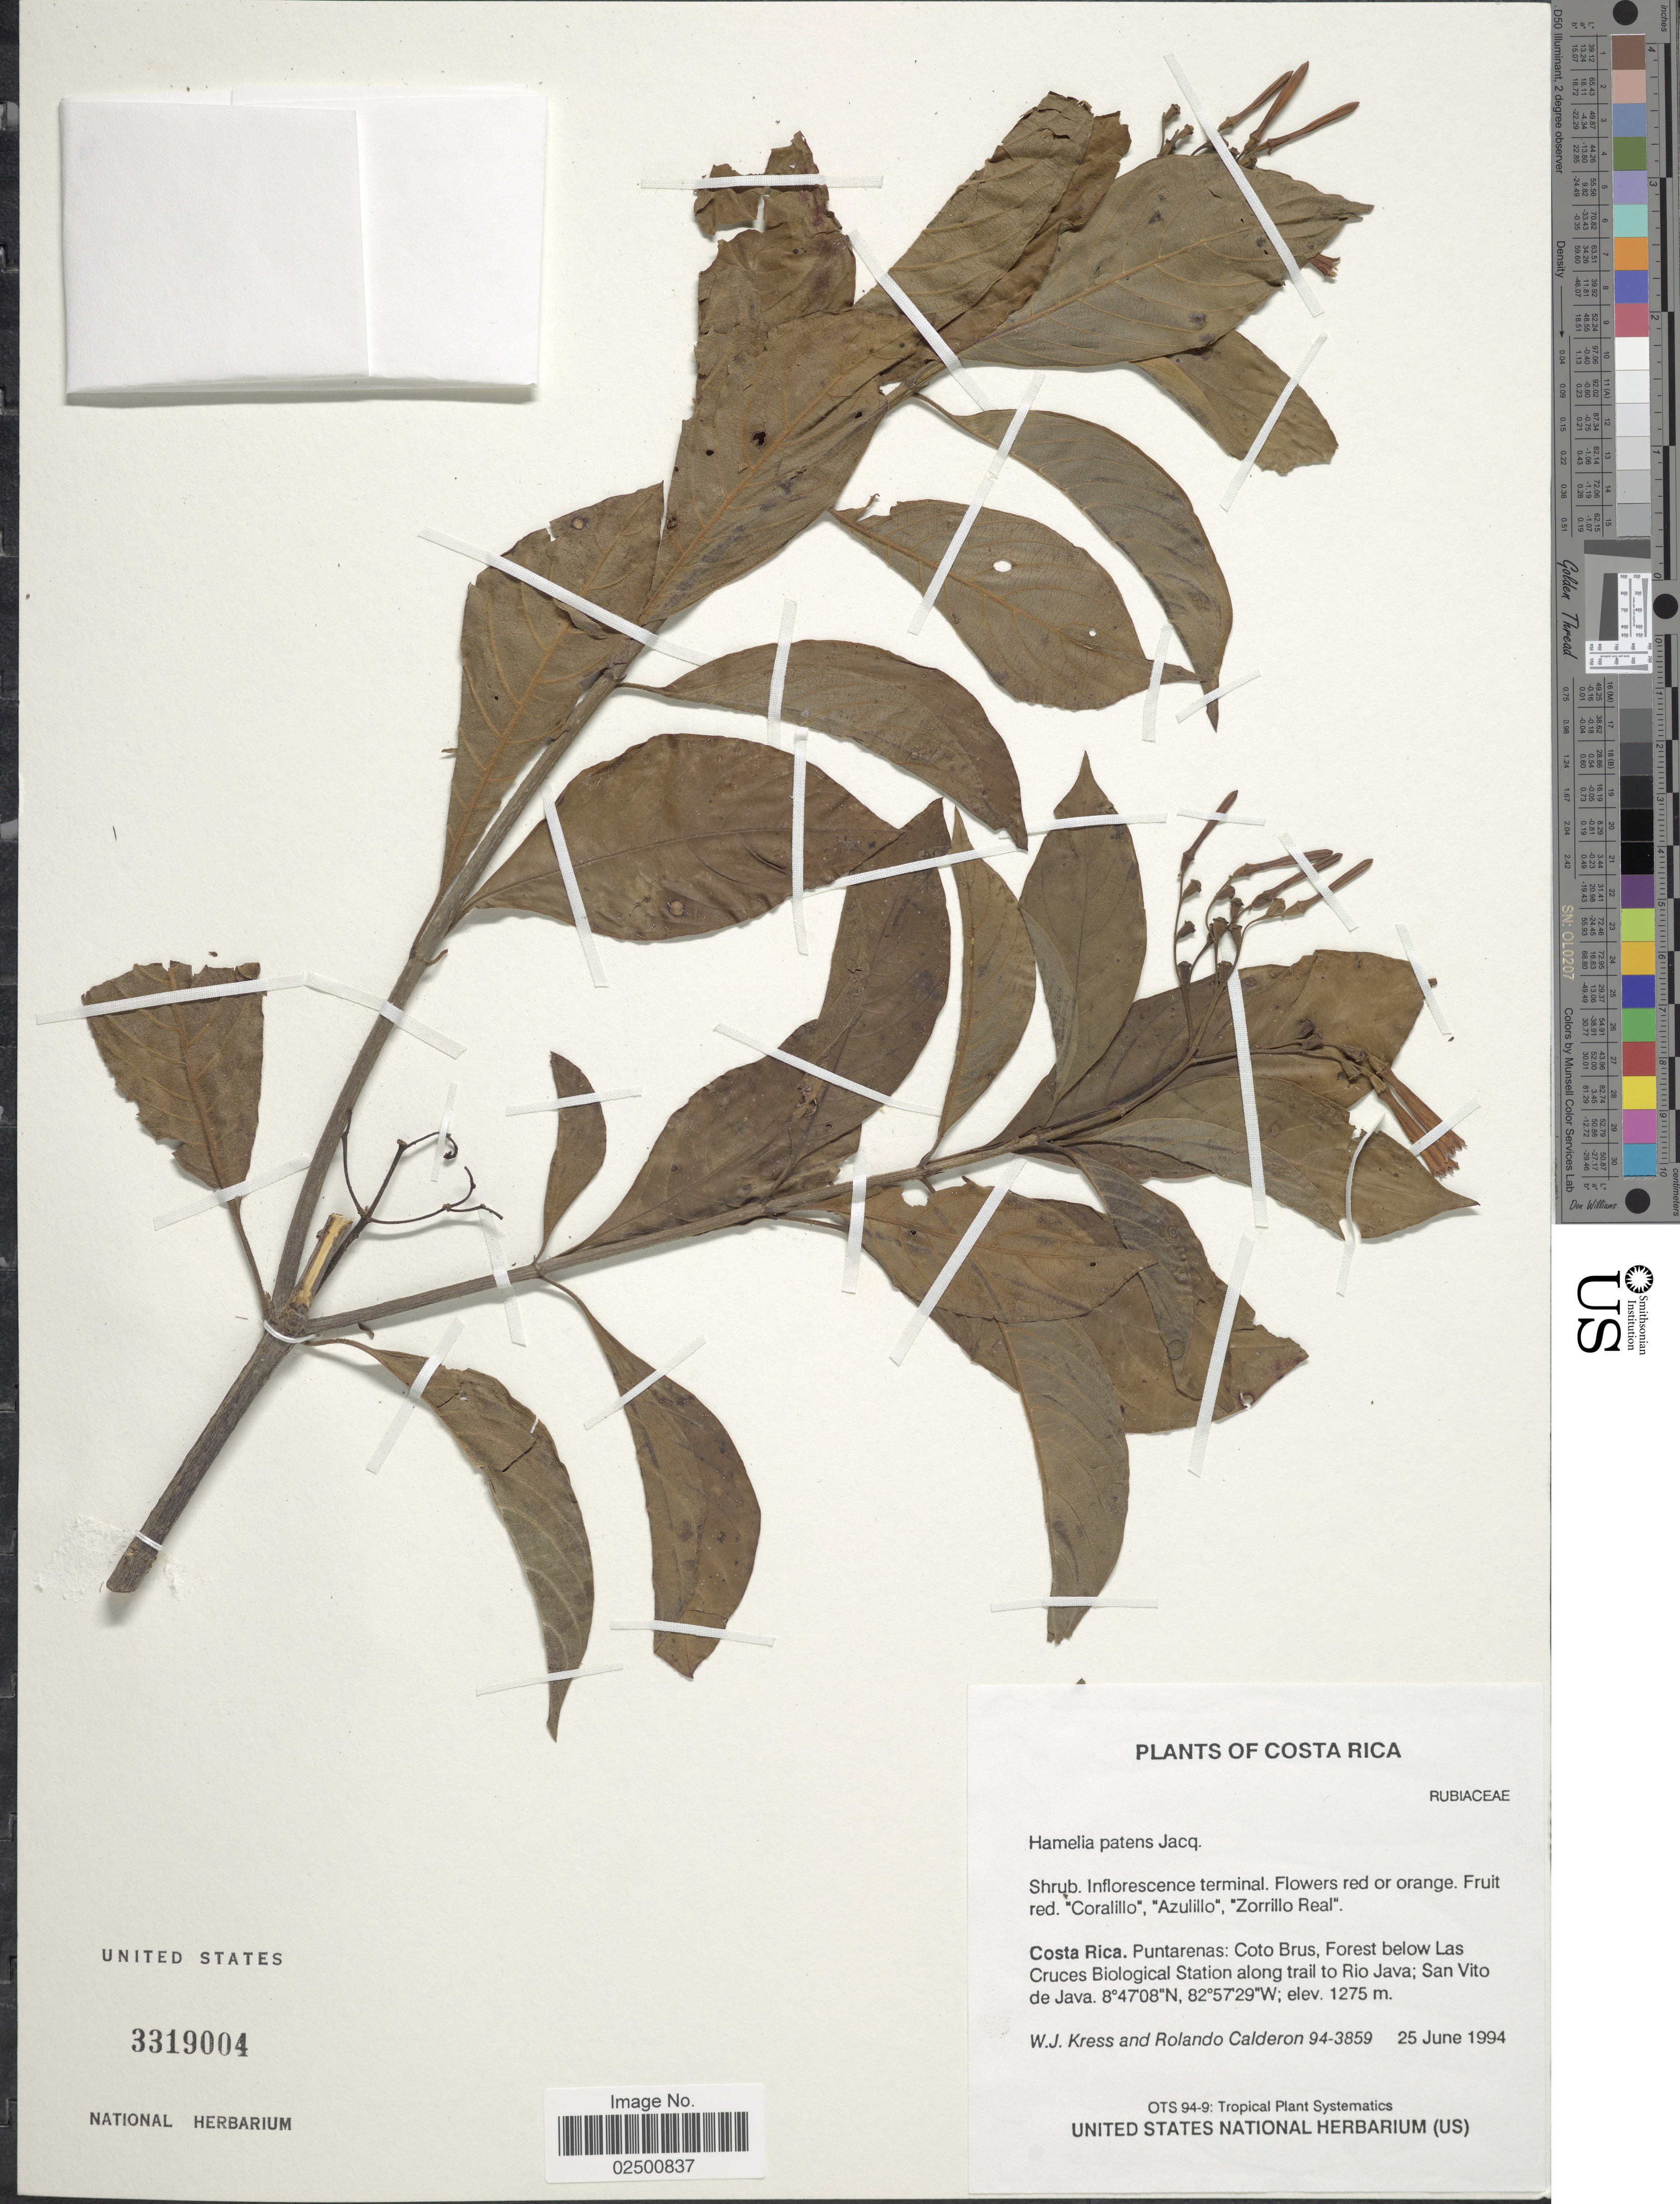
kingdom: Plantae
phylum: Tracheophyta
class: Magnoliopsida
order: Gentianales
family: Rubiaceae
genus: Hamelia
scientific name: Hamelia patens var. suaveolens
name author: (Kunth)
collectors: W. J. Kress & R. Calderon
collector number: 94-3859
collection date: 1994-06-25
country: Costa Rica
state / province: Puntarenas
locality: Coto Brus, Forest below Las Cruces Biological Station along trail to Rio Java; San Vito de Java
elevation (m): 1275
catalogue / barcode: US 3319004